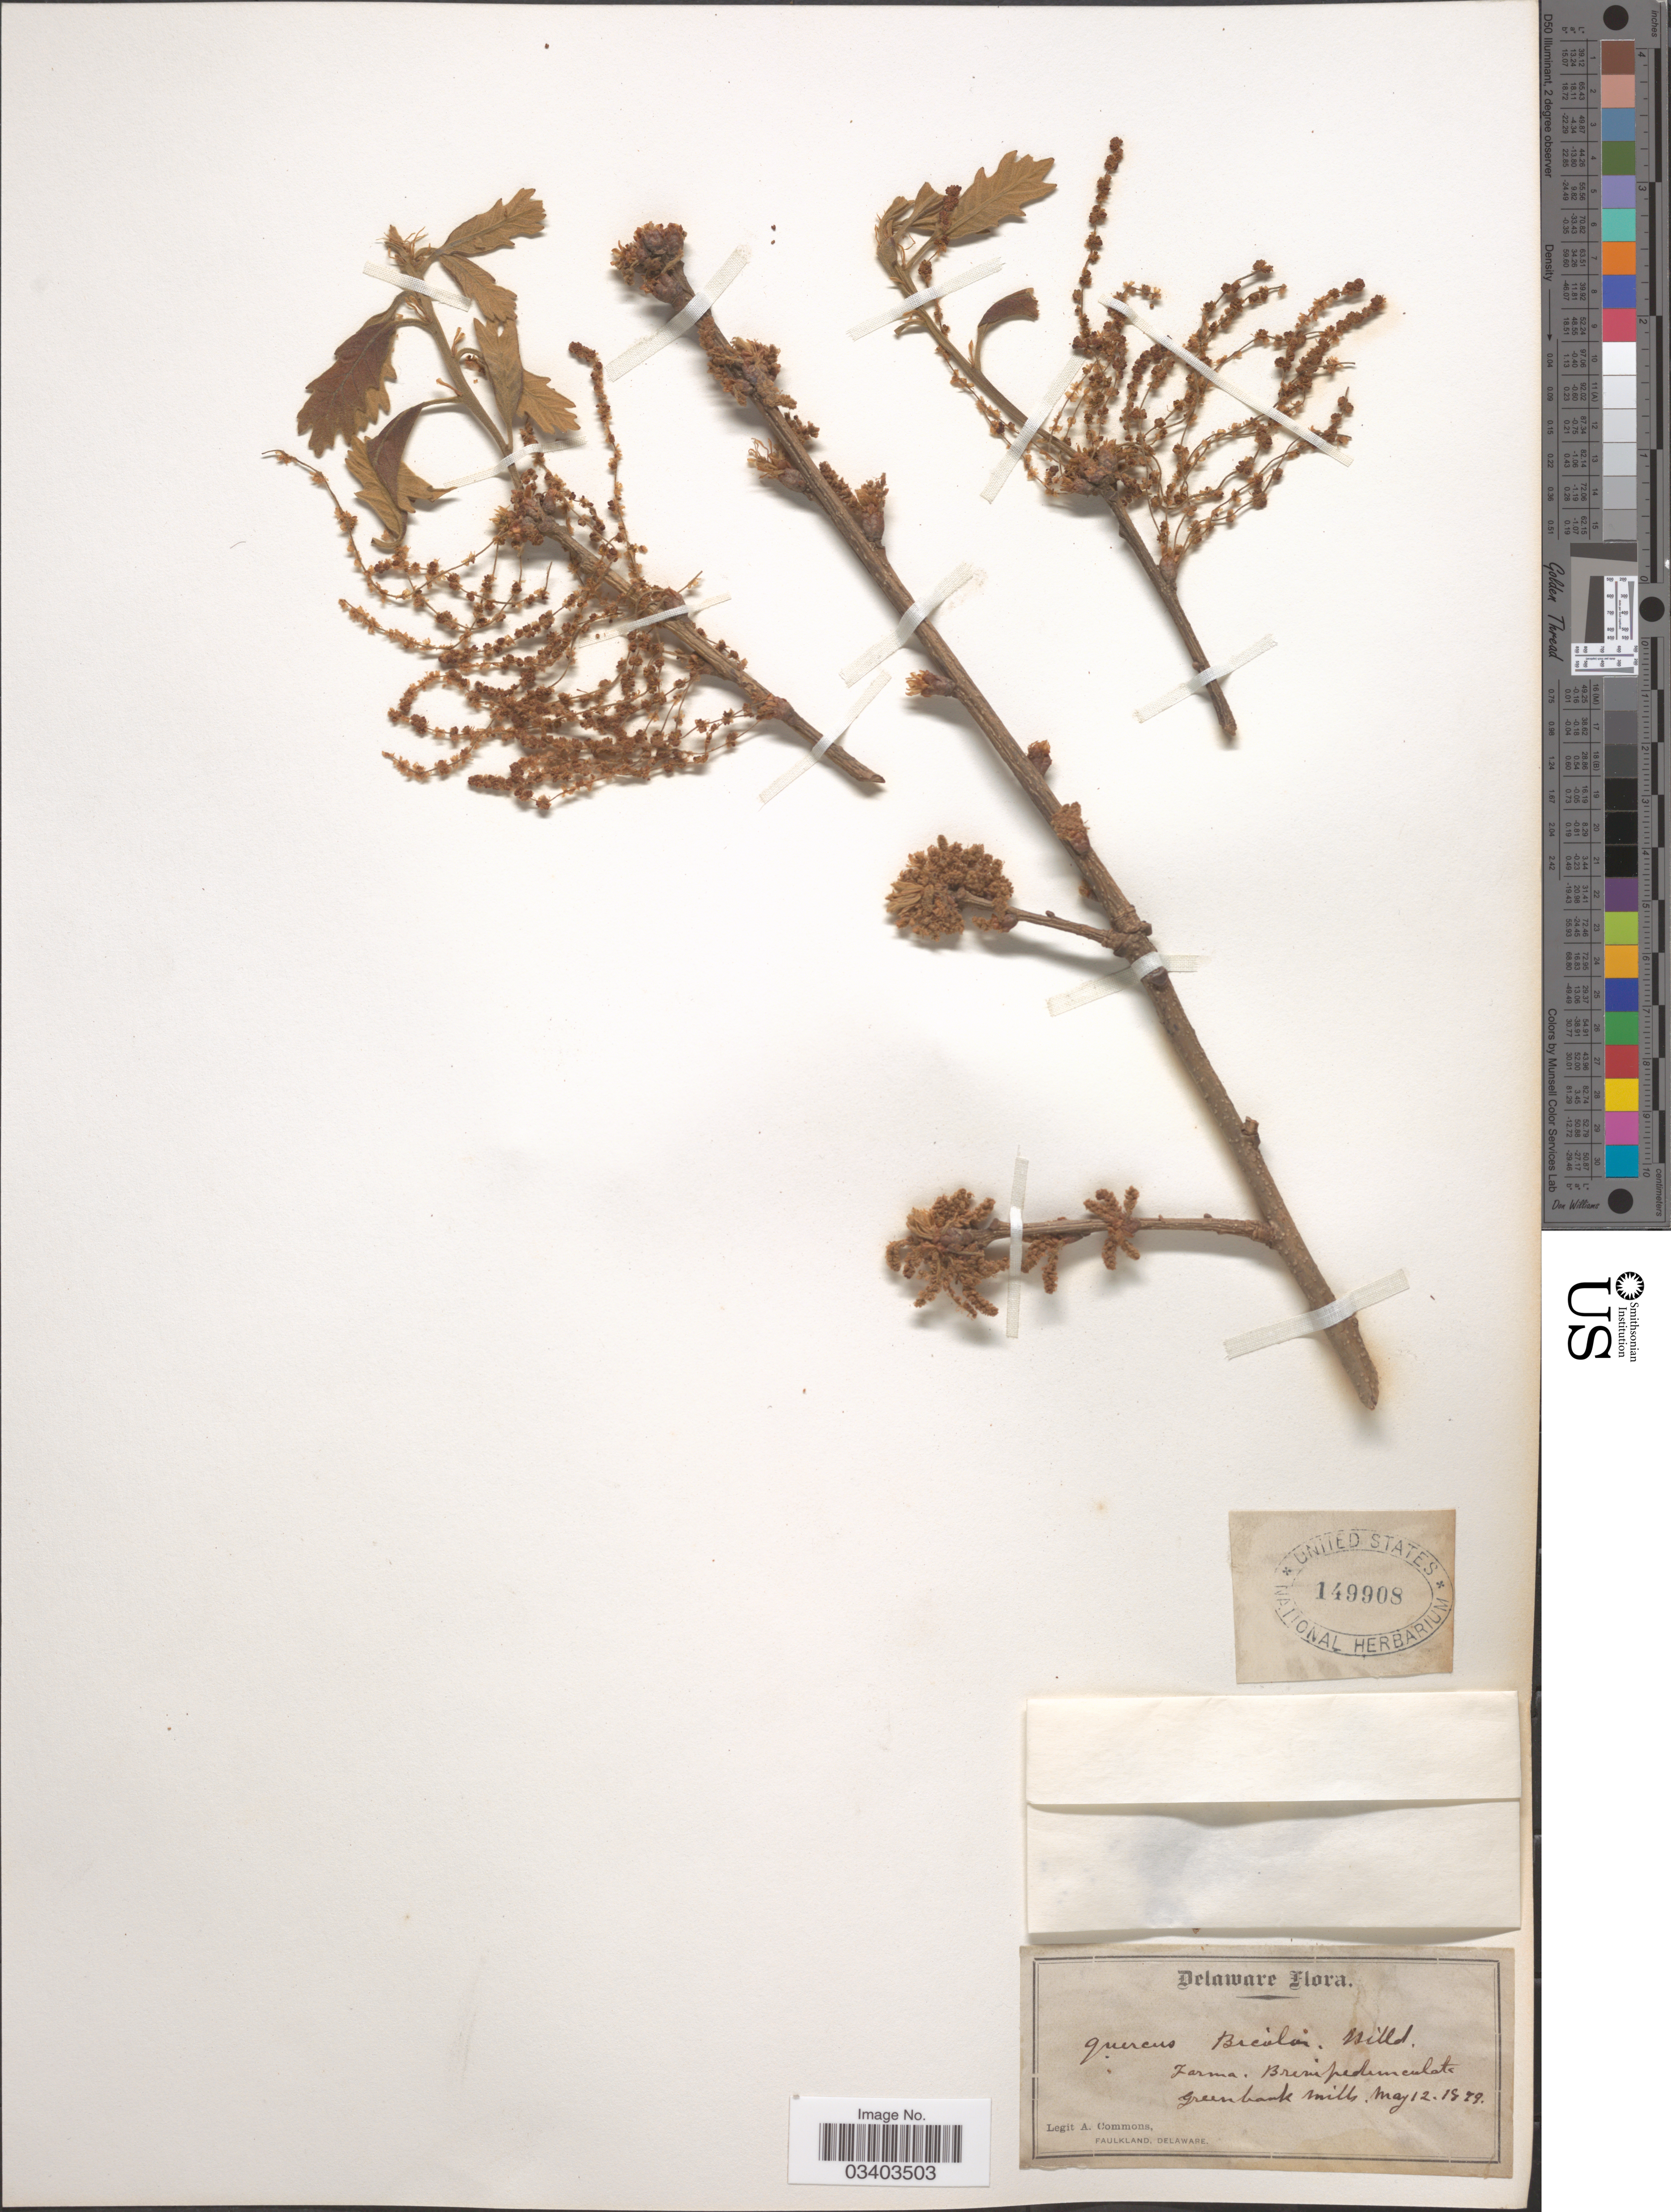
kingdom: Plantae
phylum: Tracheophyta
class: Magnoliopsida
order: Fagales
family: Fagaceae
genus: Quercus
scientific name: Quercus bicolor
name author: Willd.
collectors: A. Commons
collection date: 1979-05-12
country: United States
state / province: Delaware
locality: Greenbank Mills.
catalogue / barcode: US 149908